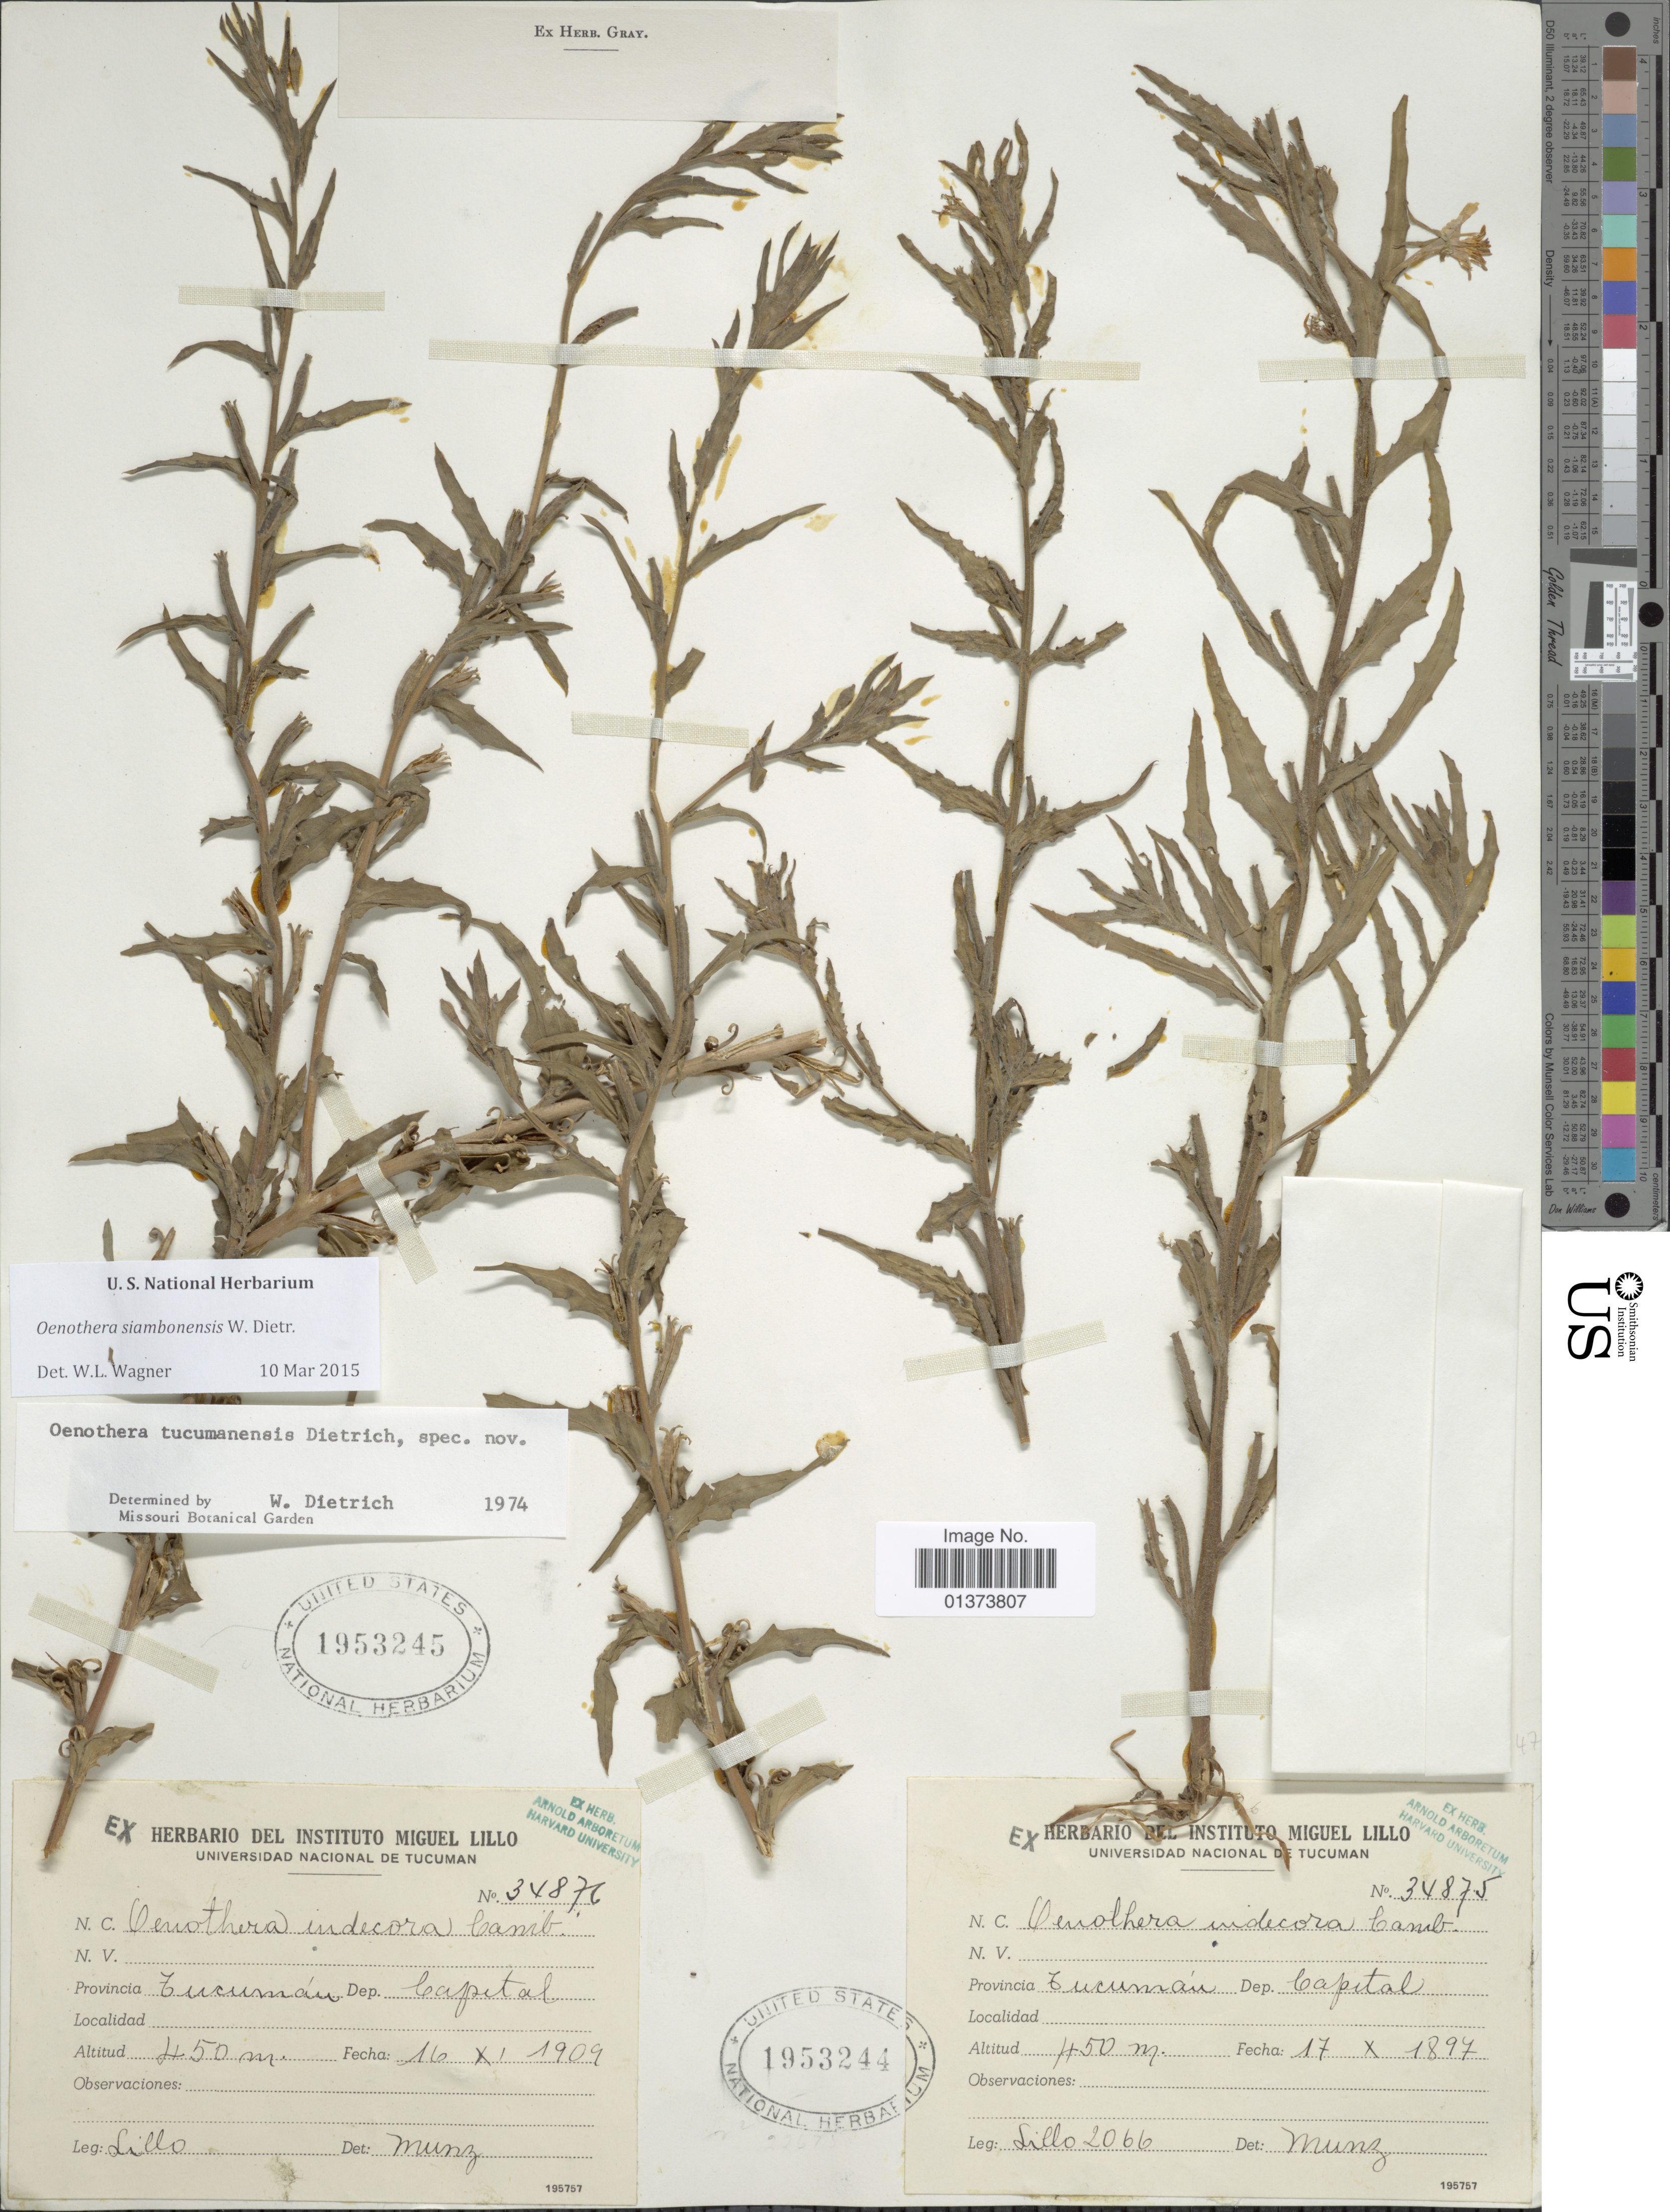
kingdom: Plantae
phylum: Tracheophyta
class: Magnoliopsida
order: Myrtales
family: Onagraceae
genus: Oenothera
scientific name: Oenothera siambonensis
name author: W. Dietr.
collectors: -. Lillo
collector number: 2066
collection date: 1897-10-17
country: Argentina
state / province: Tucuman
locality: Dep. Capital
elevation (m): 450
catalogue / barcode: US 1953244